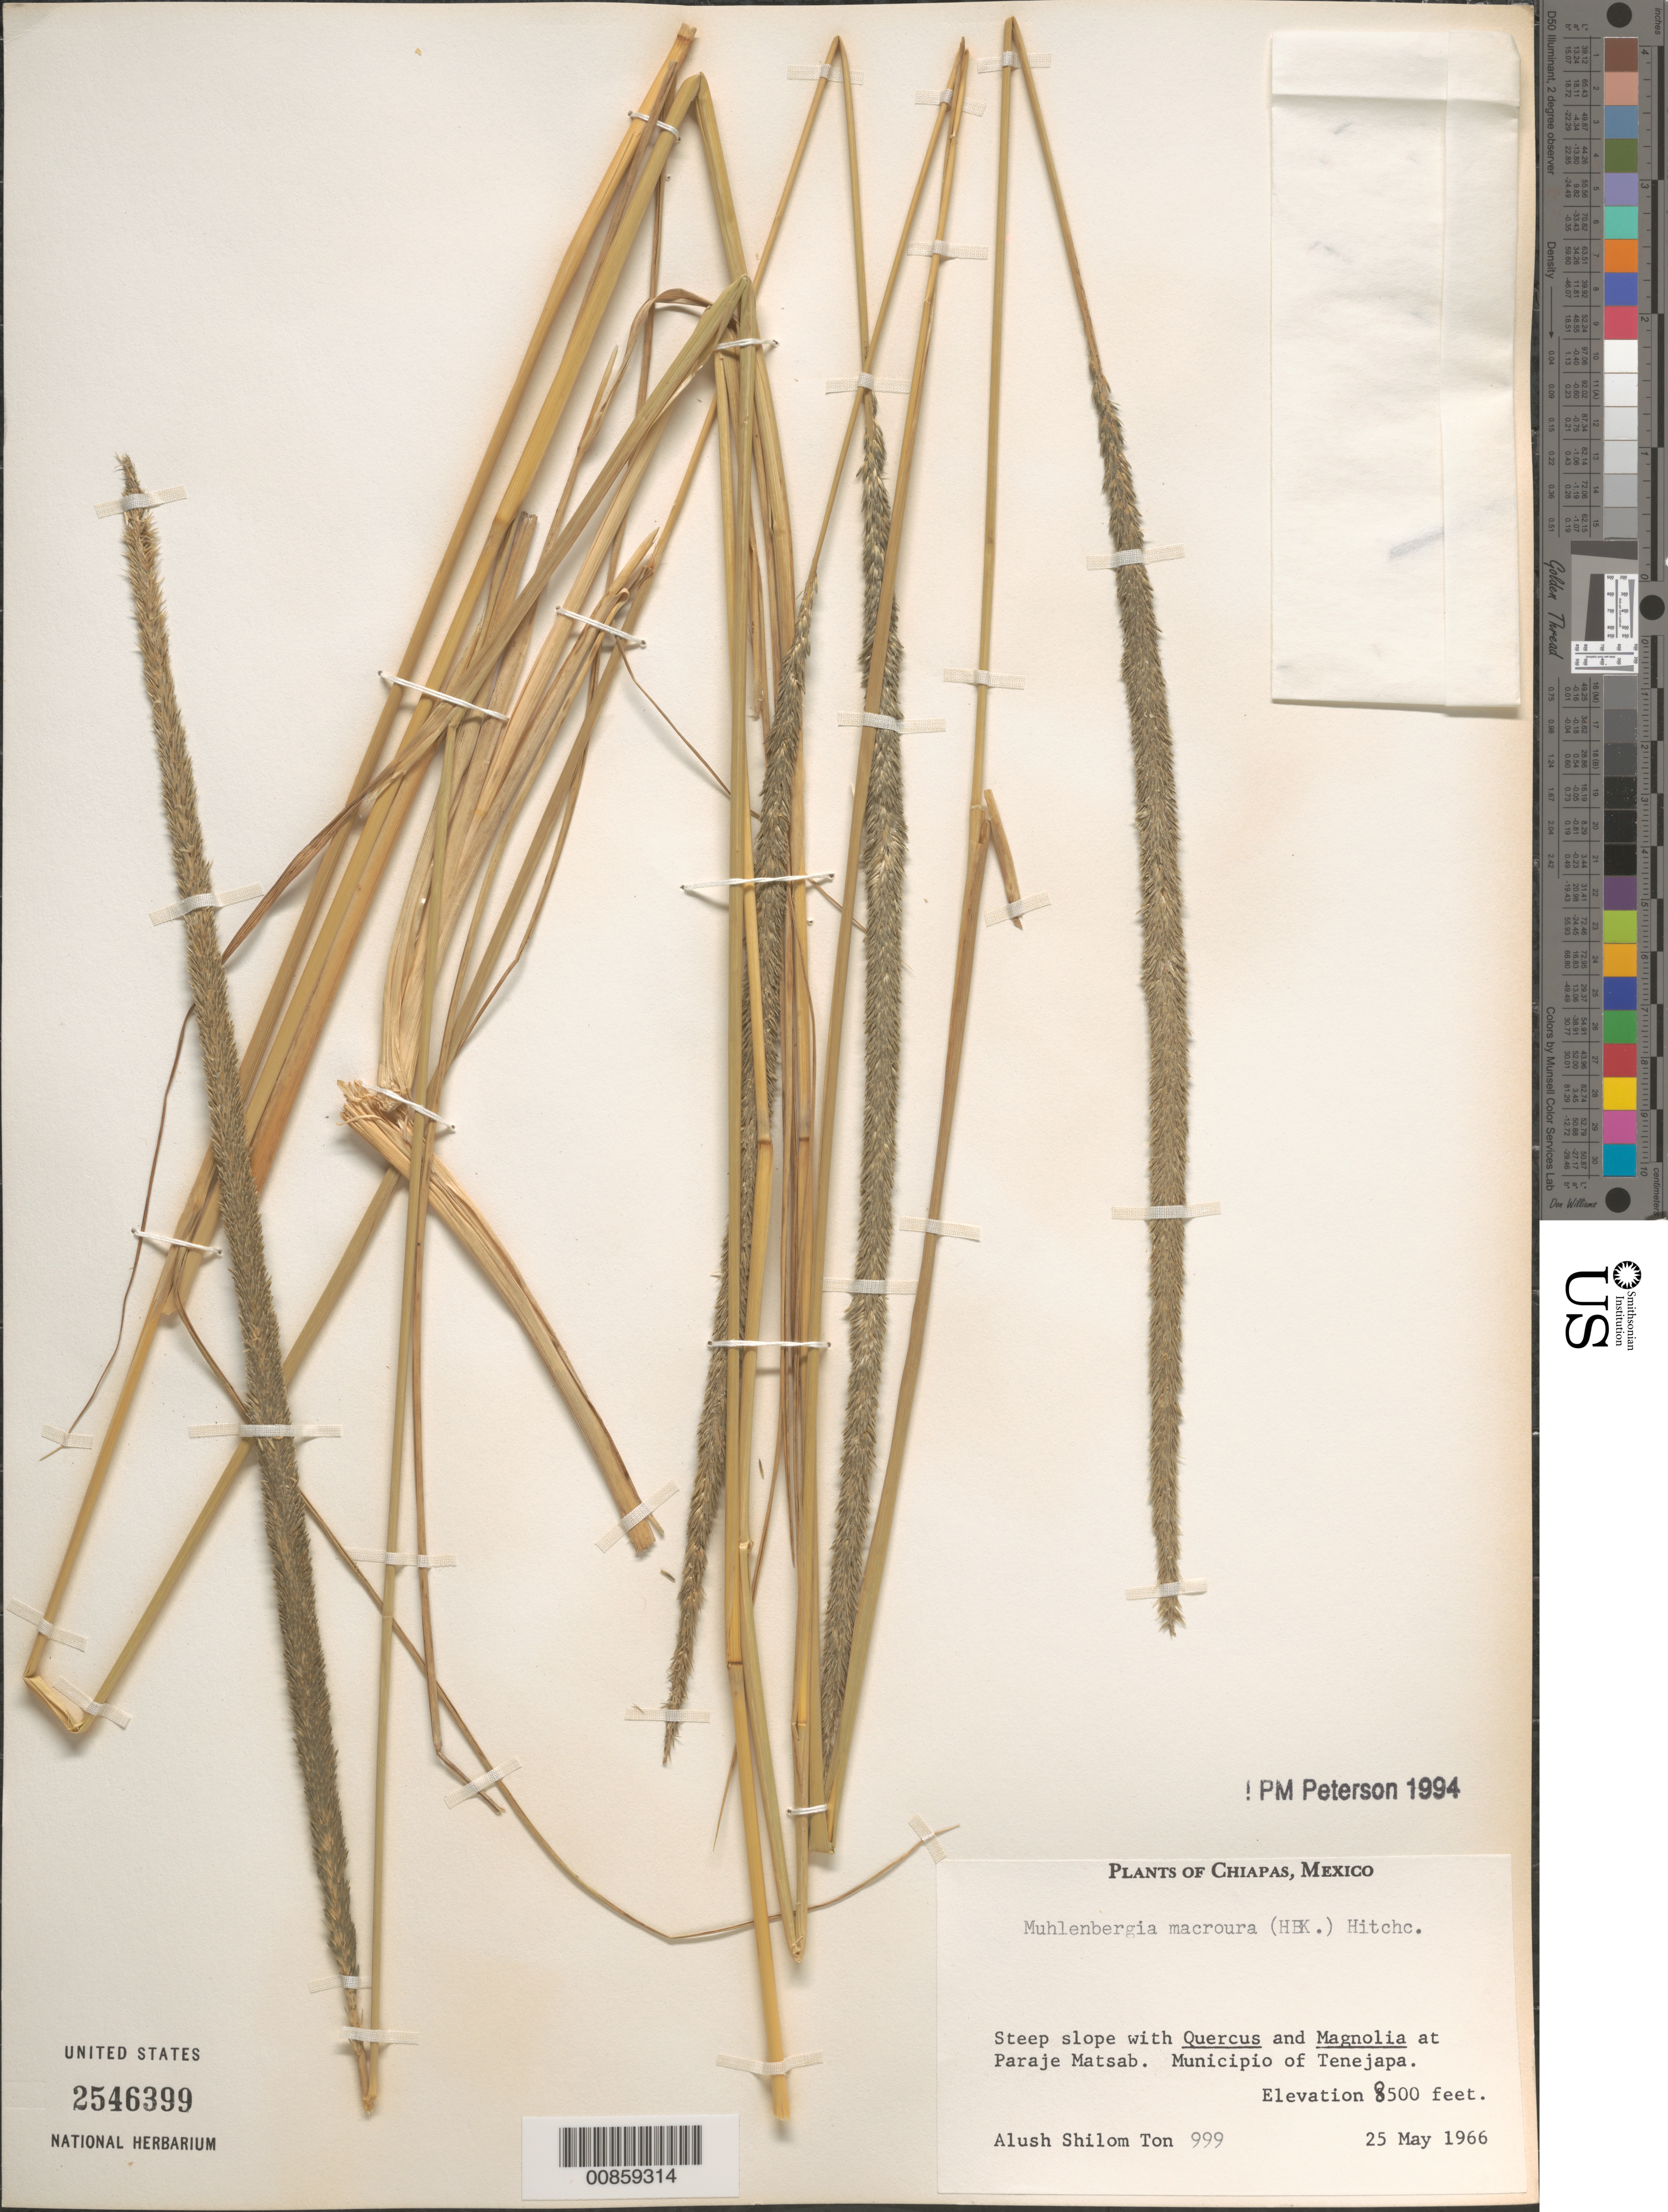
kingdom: Plantae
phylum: Tracheophyta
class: Liliopsida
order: Poales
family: Poaceae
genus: Muhlenbergia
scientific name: Muhlenbergia macroura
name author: (Kunth) Hitchc.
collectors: A. S. Ton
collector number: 999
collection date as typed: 25 May 1966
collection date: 1966-05-25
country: Mexico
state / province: Chiapas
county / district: Tenejapa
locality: Paraje Matsab, mpio. Tenejapa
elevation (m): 3100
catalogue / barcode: US 2546399